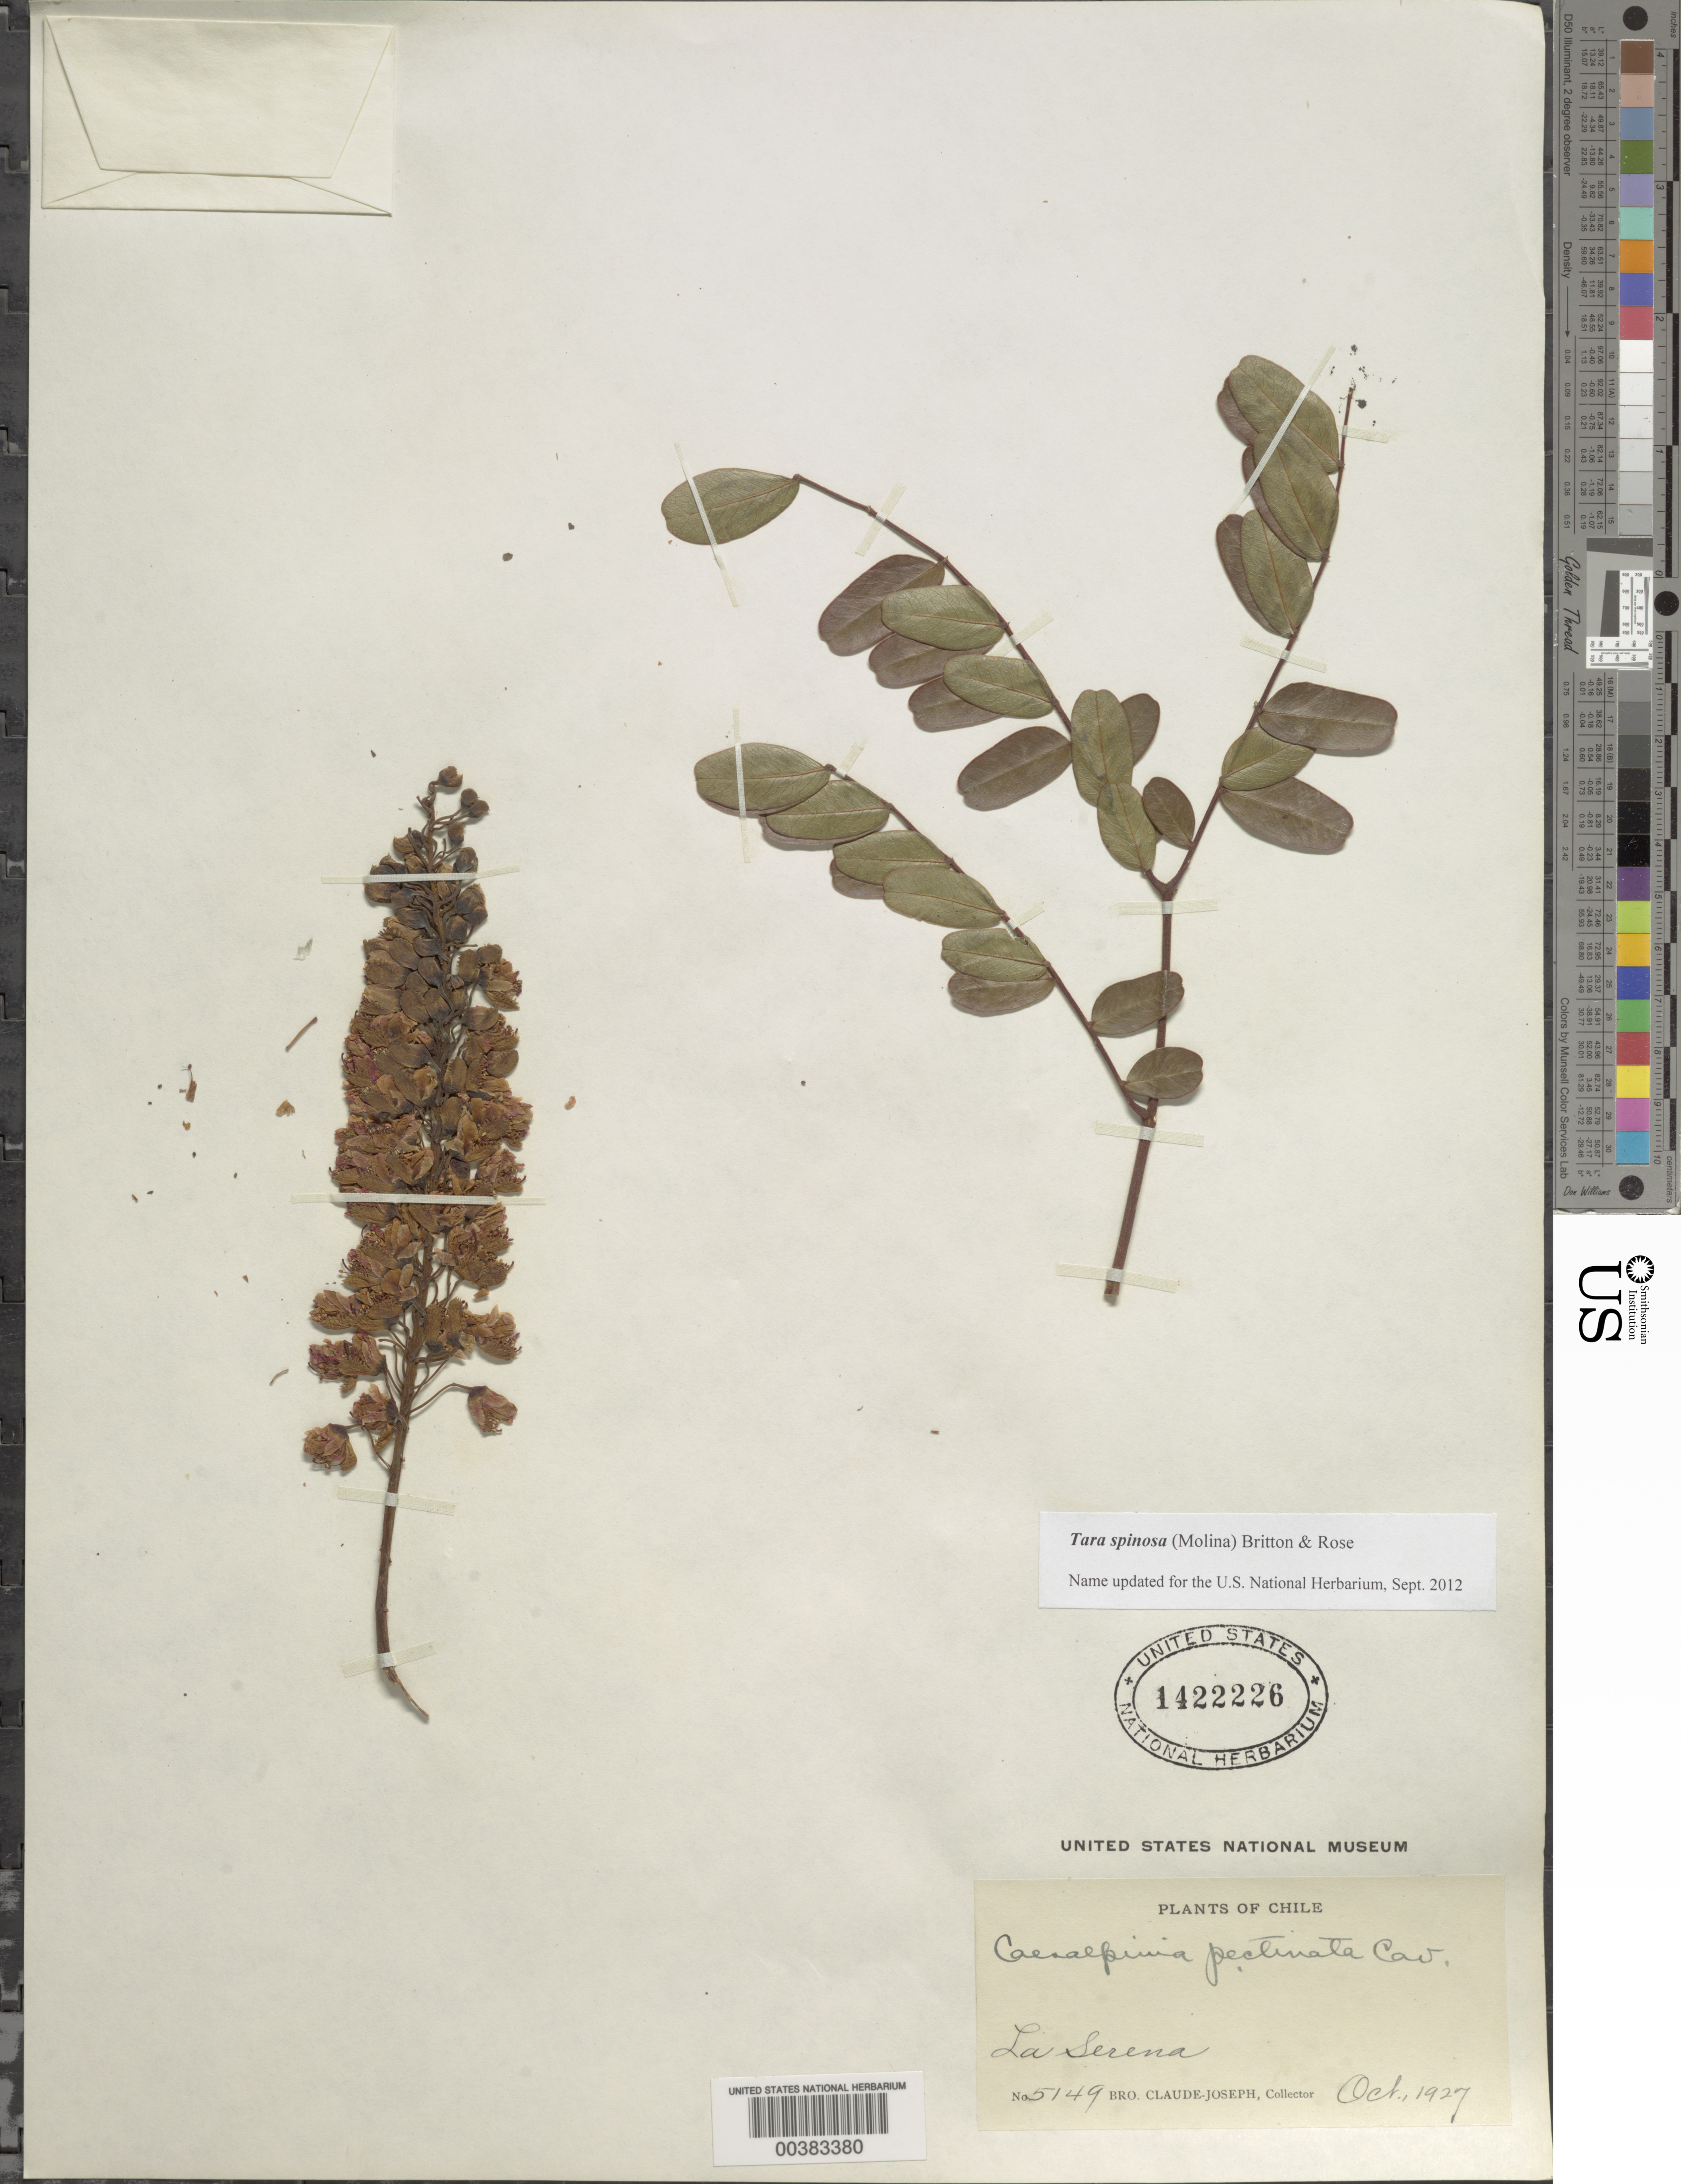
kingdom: Plantae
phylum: Tracheophyta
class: Magnoliopsida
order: Fabales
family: Fabaceae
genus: Tara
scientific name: Tara spinosa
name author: (Molina) Britton & Rose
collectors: Bro. Claude-Joseph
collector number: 5149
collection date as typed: Oct 1927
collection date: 1927-10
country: Chile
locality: La serena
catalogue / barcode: US 1422226